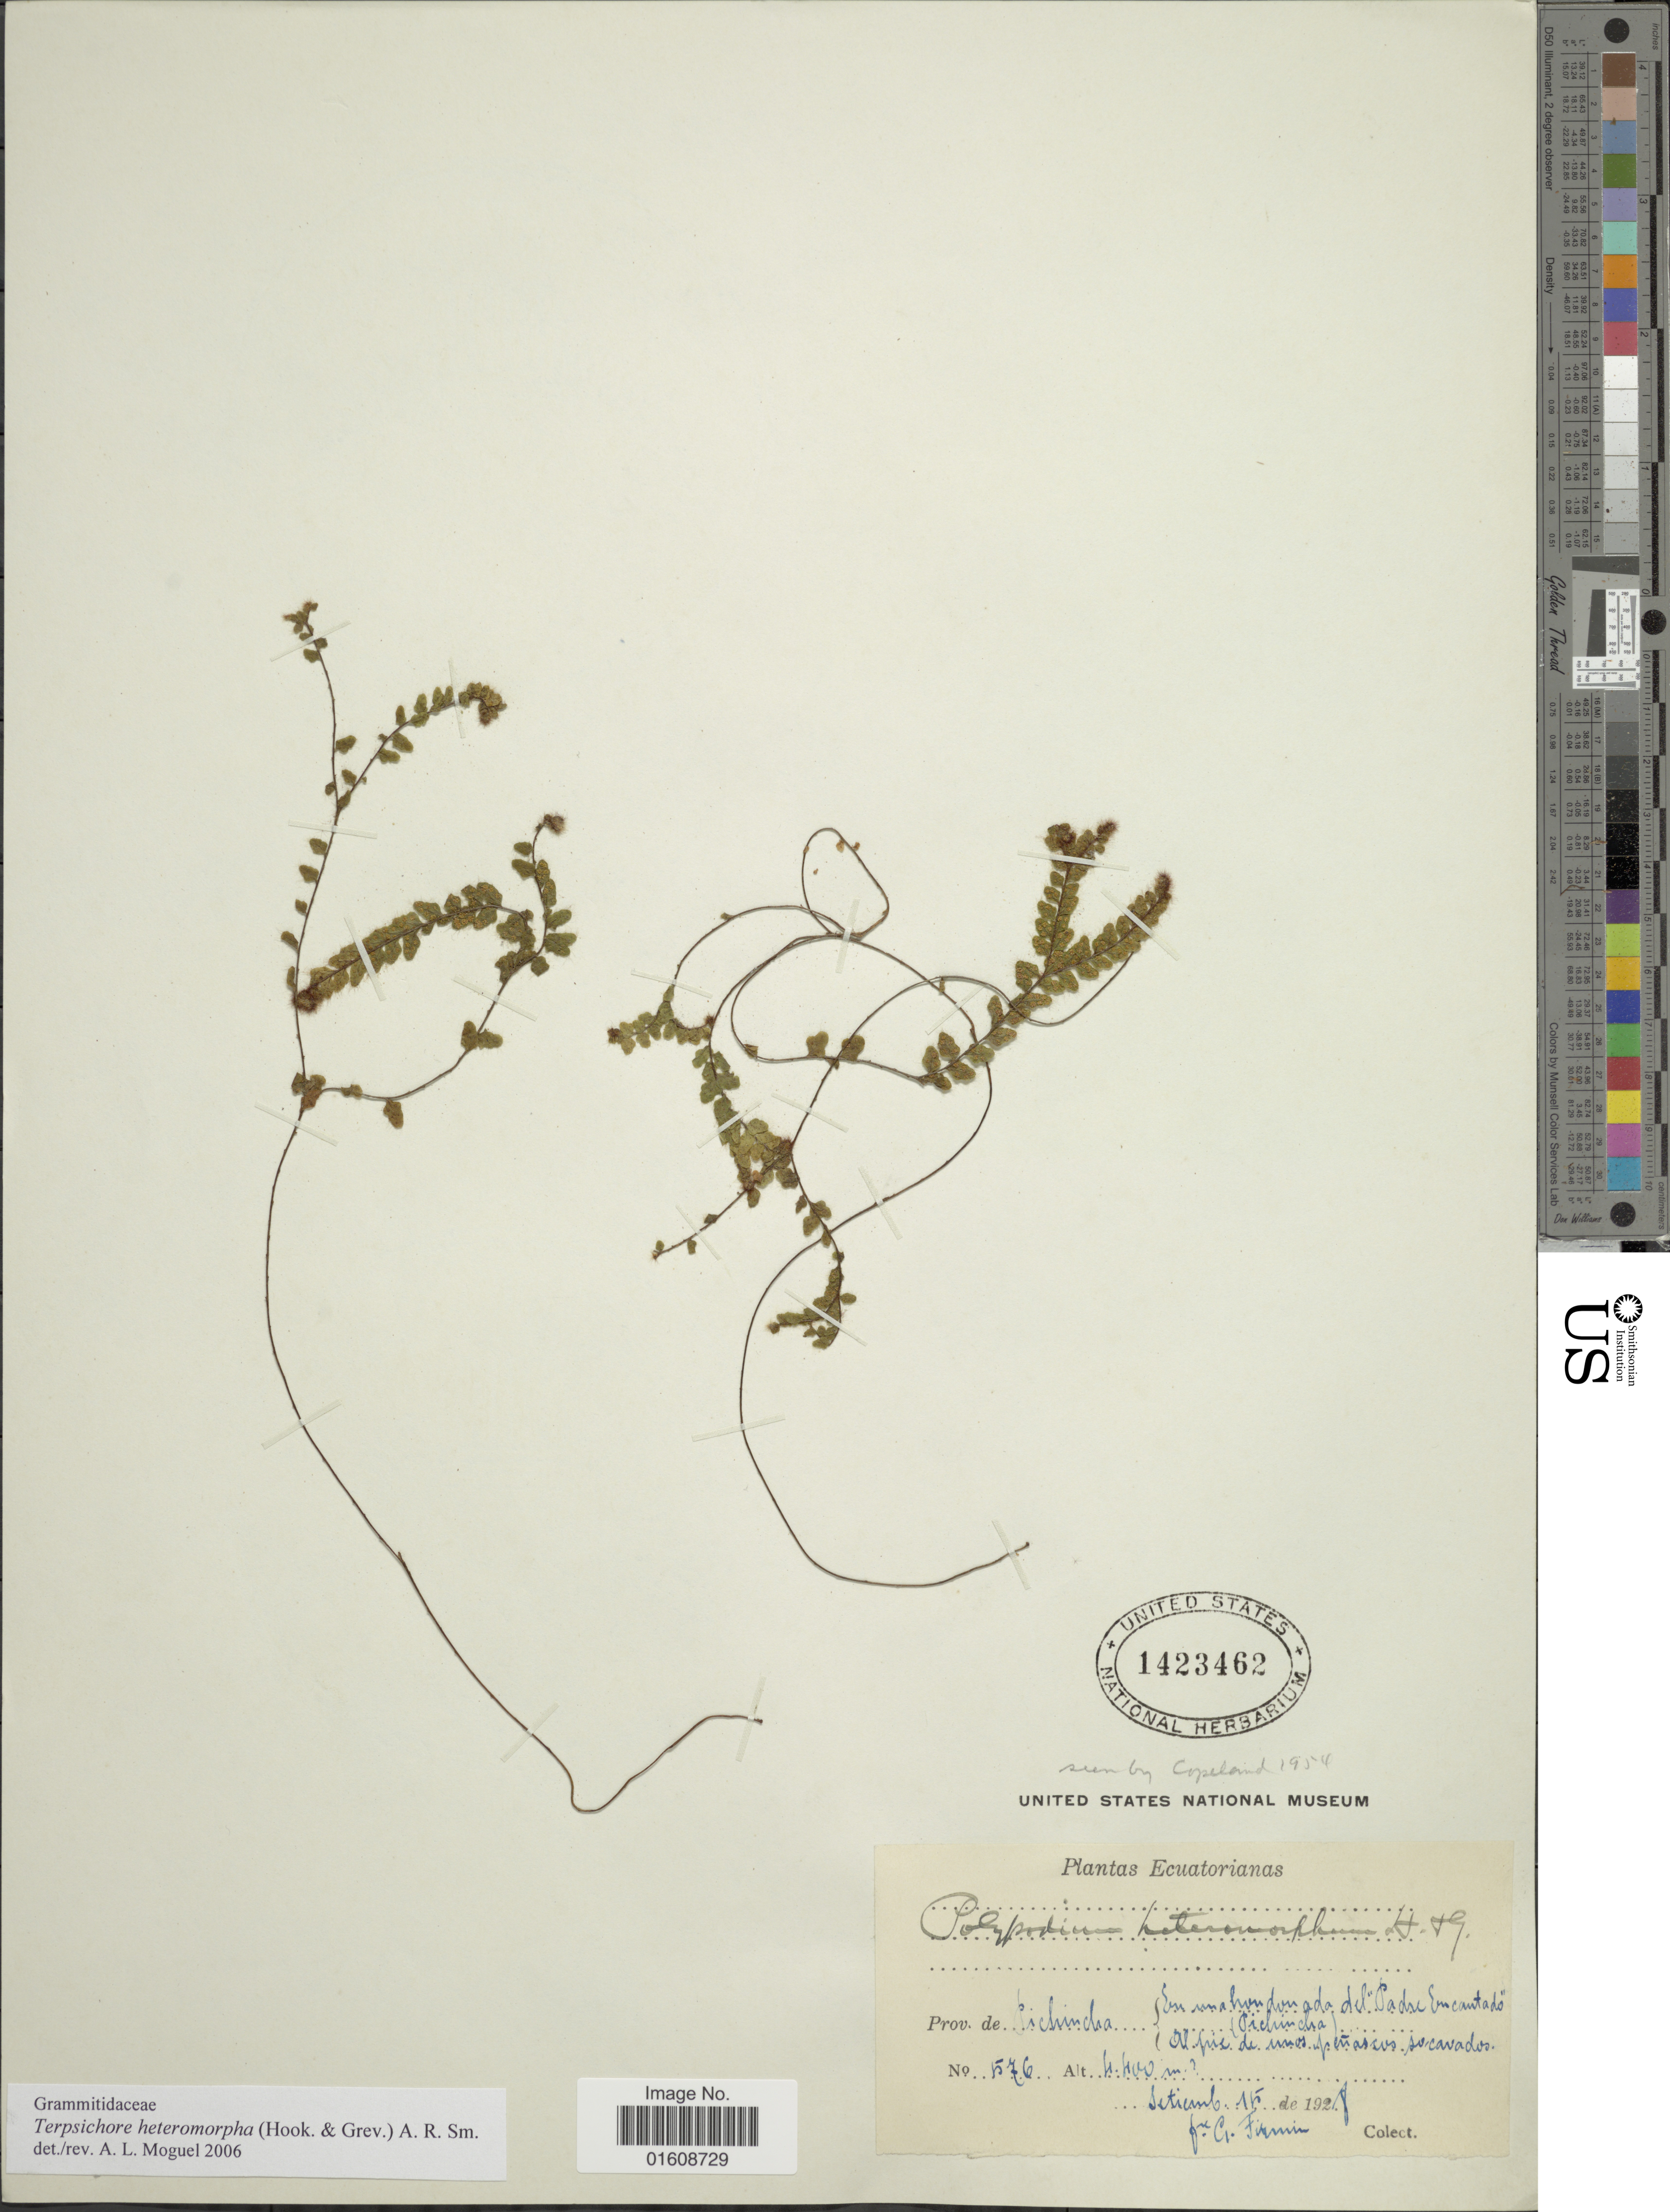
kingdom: Plantae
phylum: Tracheophyta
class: Polypodiopsida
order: Polypodiales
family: Polypodiaceae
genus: Alansmia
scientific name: Alansmia heteromorpha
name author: (Hook. & Grev.) Moguel & M. Kessler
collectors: G. Firmin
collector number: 1576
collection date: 1928-09-15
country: Ecuador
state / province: Pichincha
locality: En unahoudon ada del "Padre Encantado"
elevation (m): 4400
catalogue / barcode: US 1423462